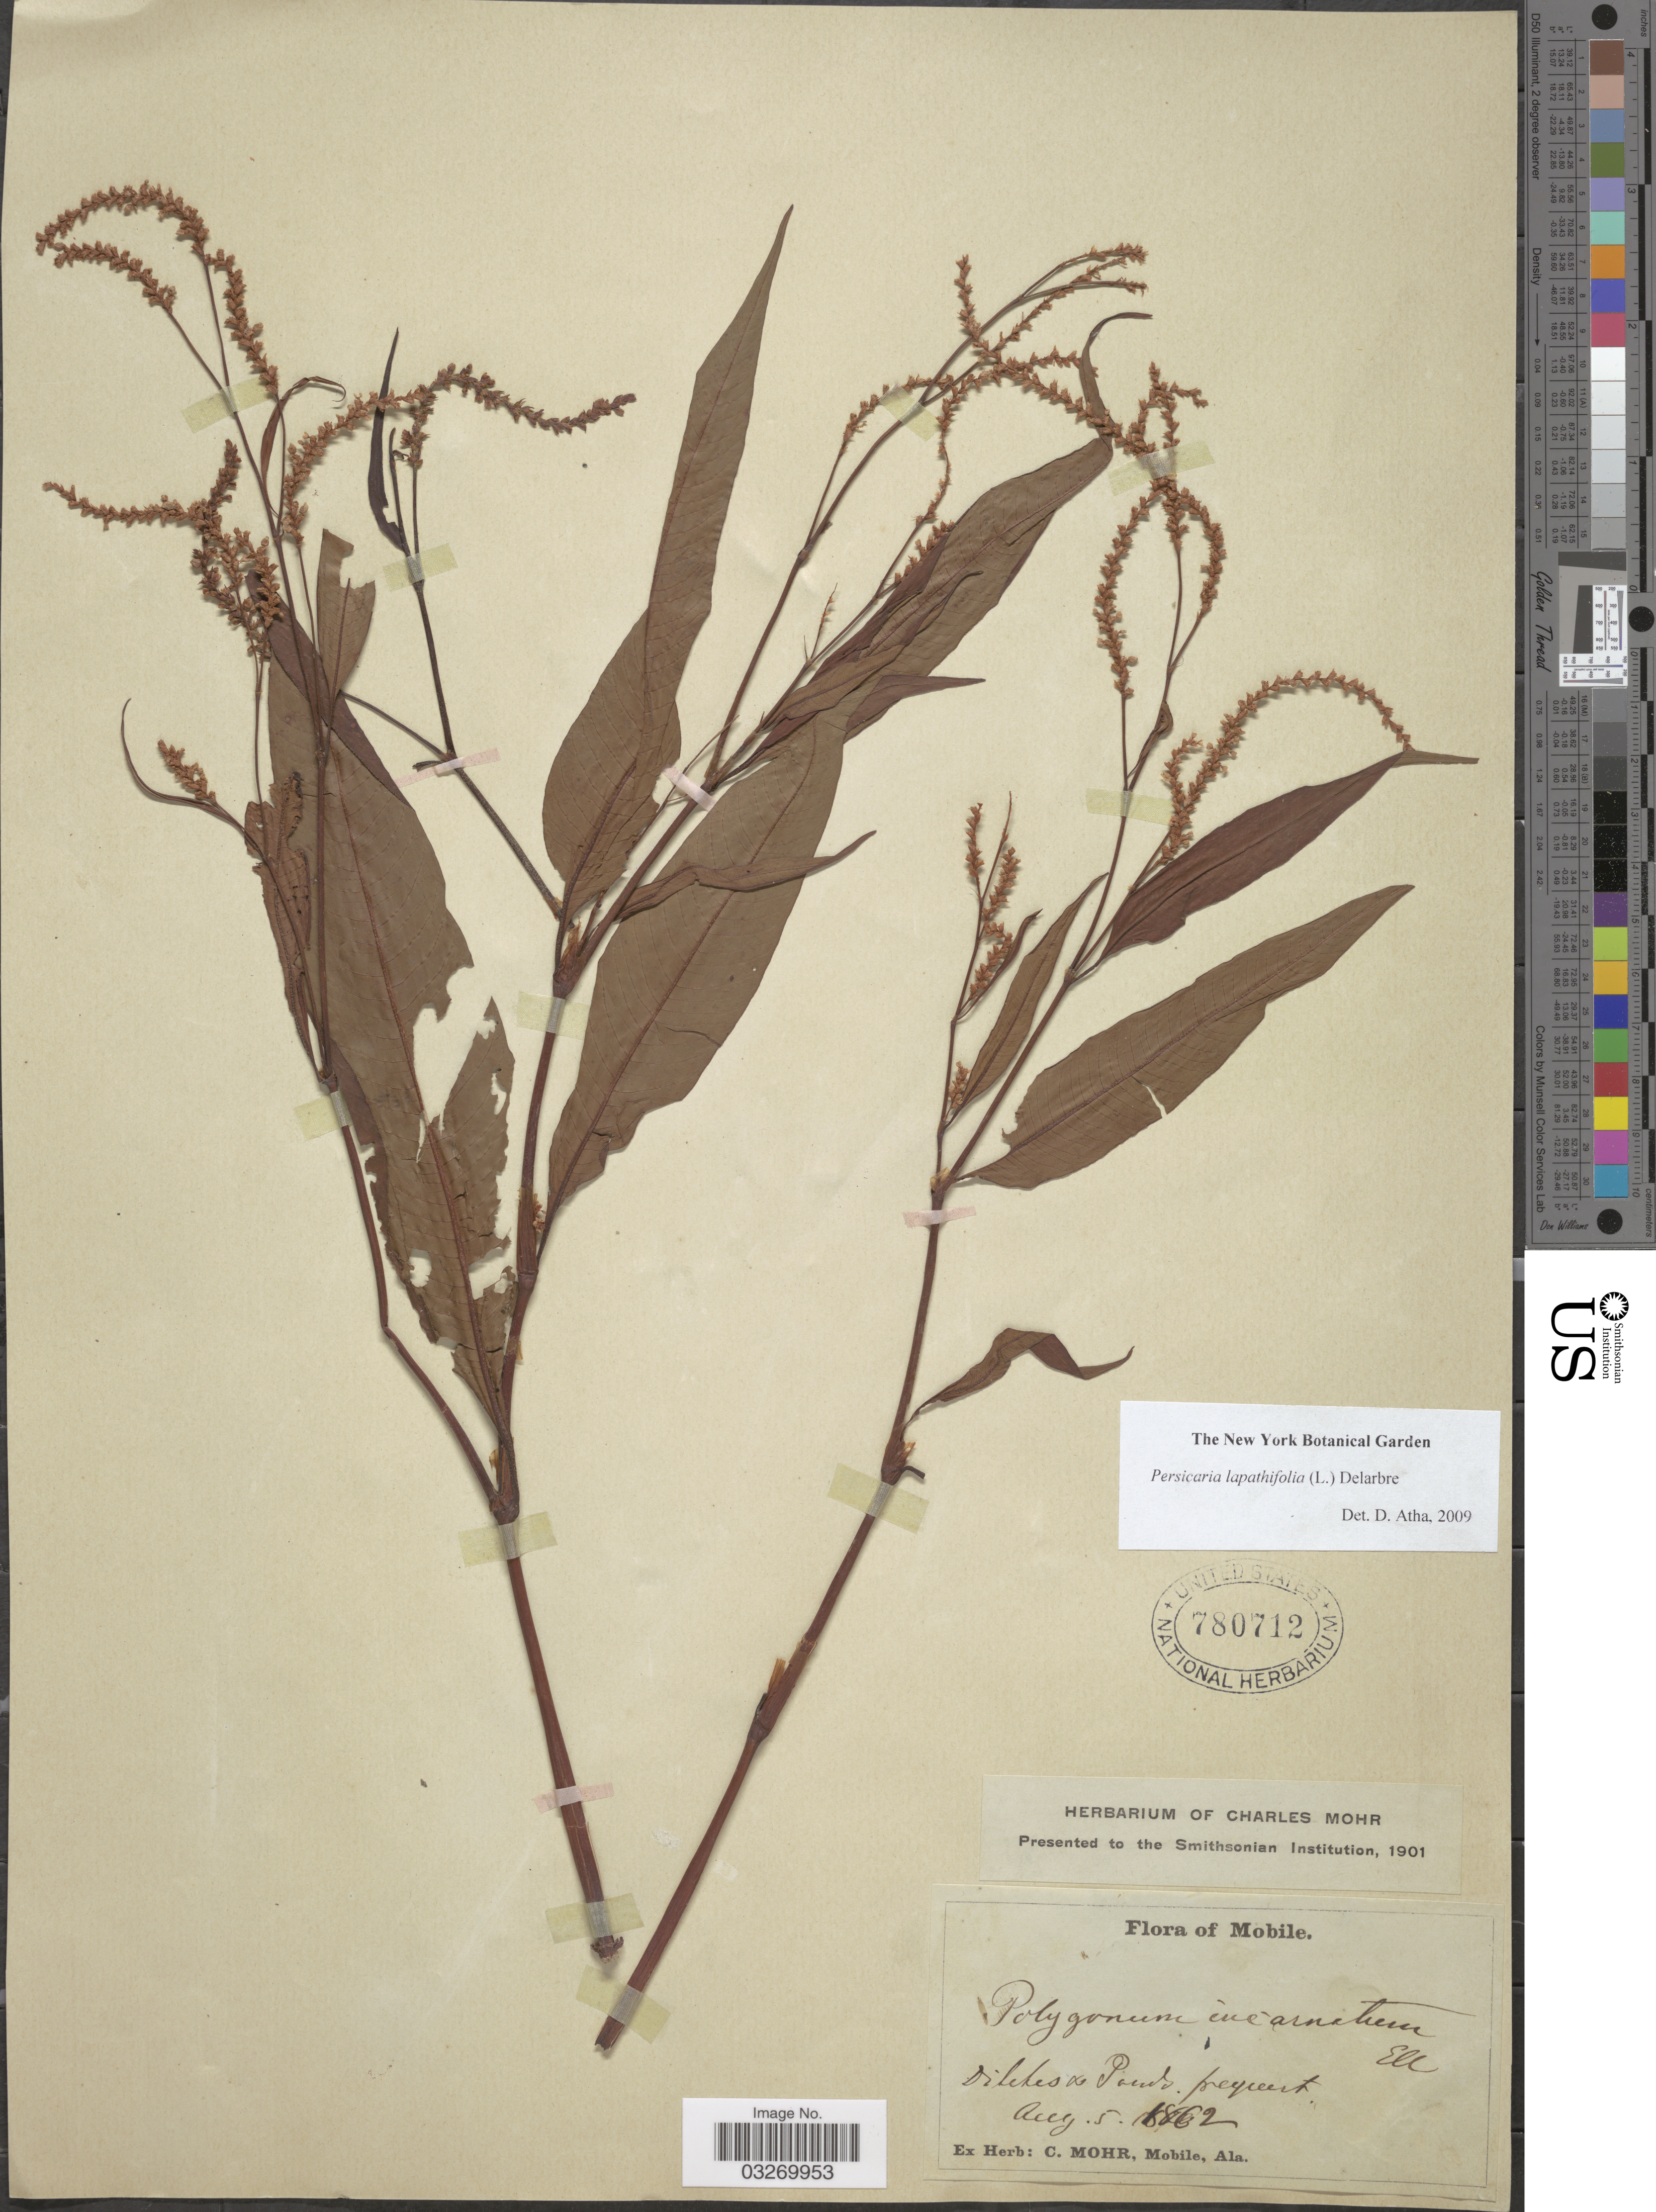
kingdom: Plantae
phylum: Tracheophyta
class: Magnoliopsida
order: Caryophyllales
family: Polygonaceae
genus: Polygonum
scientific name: Polygonum lapathifolium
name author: L.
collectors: ex herb. C. Mohr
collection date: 1862-08-05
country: United States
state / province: Alabama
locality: Mobile.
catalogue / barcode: US 780712